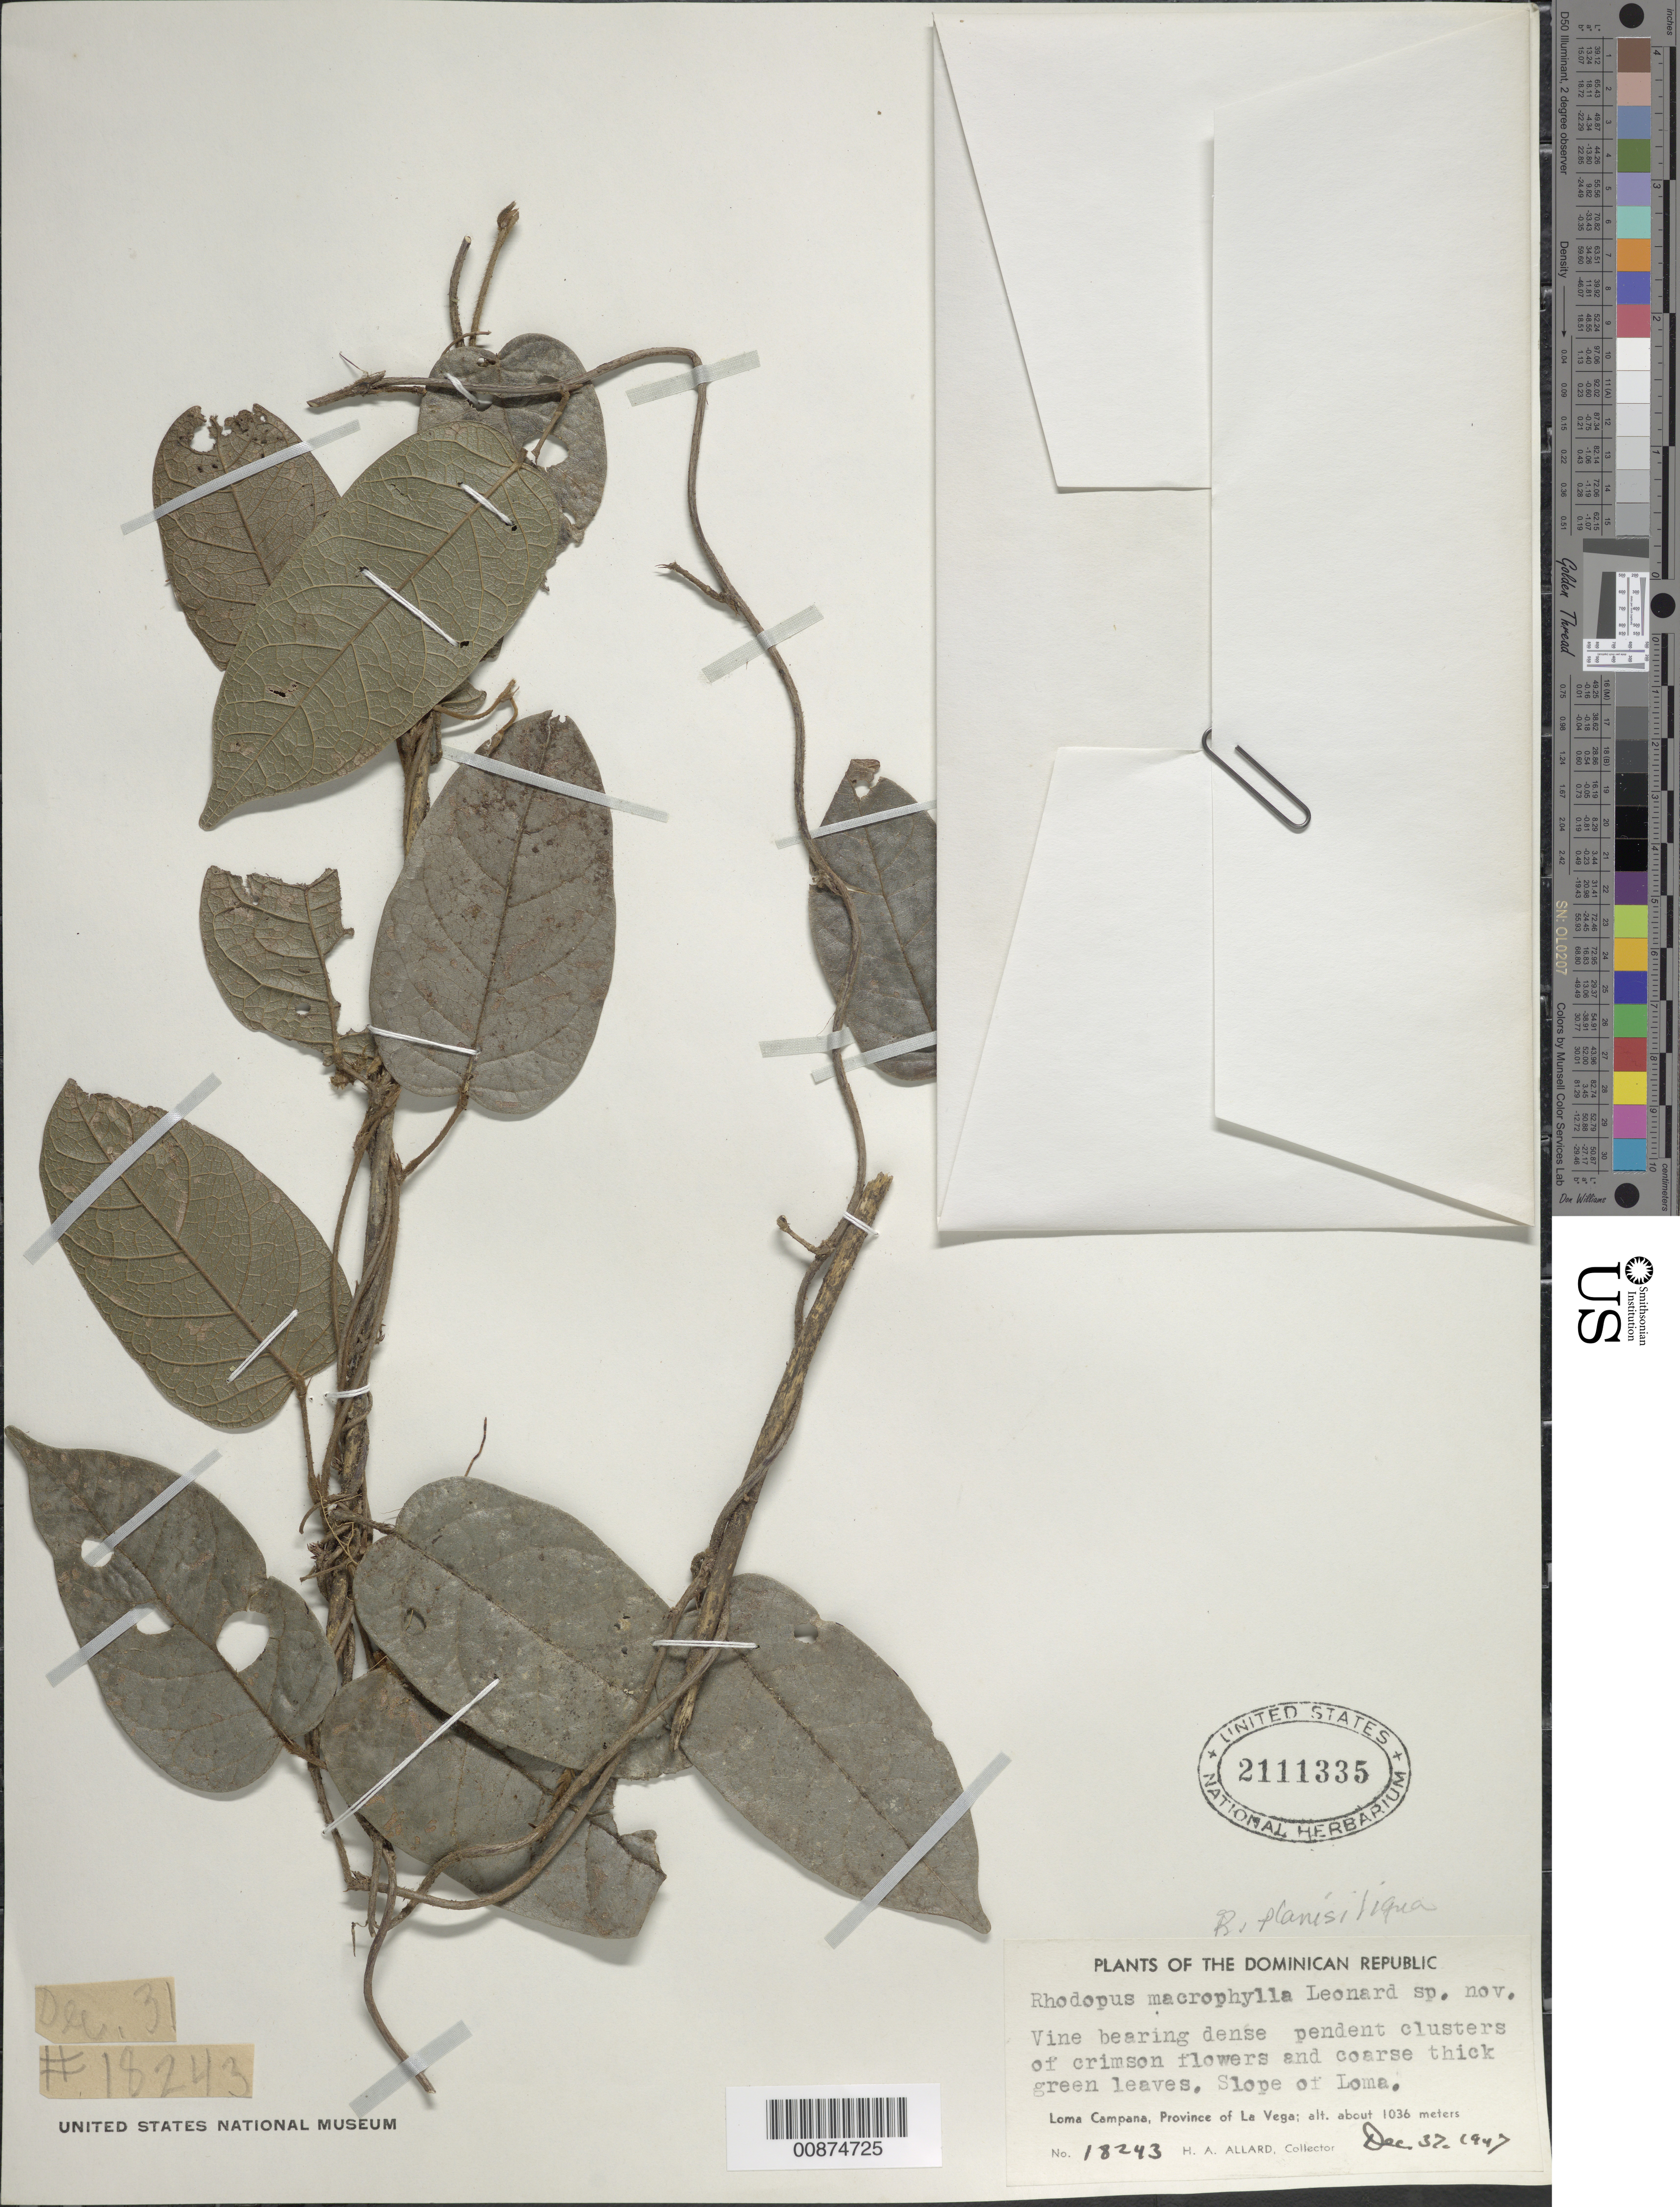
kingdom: Plantae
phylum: Tracheophyta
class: Magnoliopsida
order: Fabales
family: Fabaceae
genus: Rhodopis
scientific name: Rhodopis planisiliqua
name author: (L.) Urb.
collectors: H. A. Allard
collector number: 18243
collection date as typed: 31 Dec 1947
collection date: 1947-12-31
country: Dominican Republic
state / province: La Vega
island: Hispaniola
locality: Loma Campana.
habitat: Slope of Loma.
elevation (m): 1036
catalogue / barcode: US 2111335